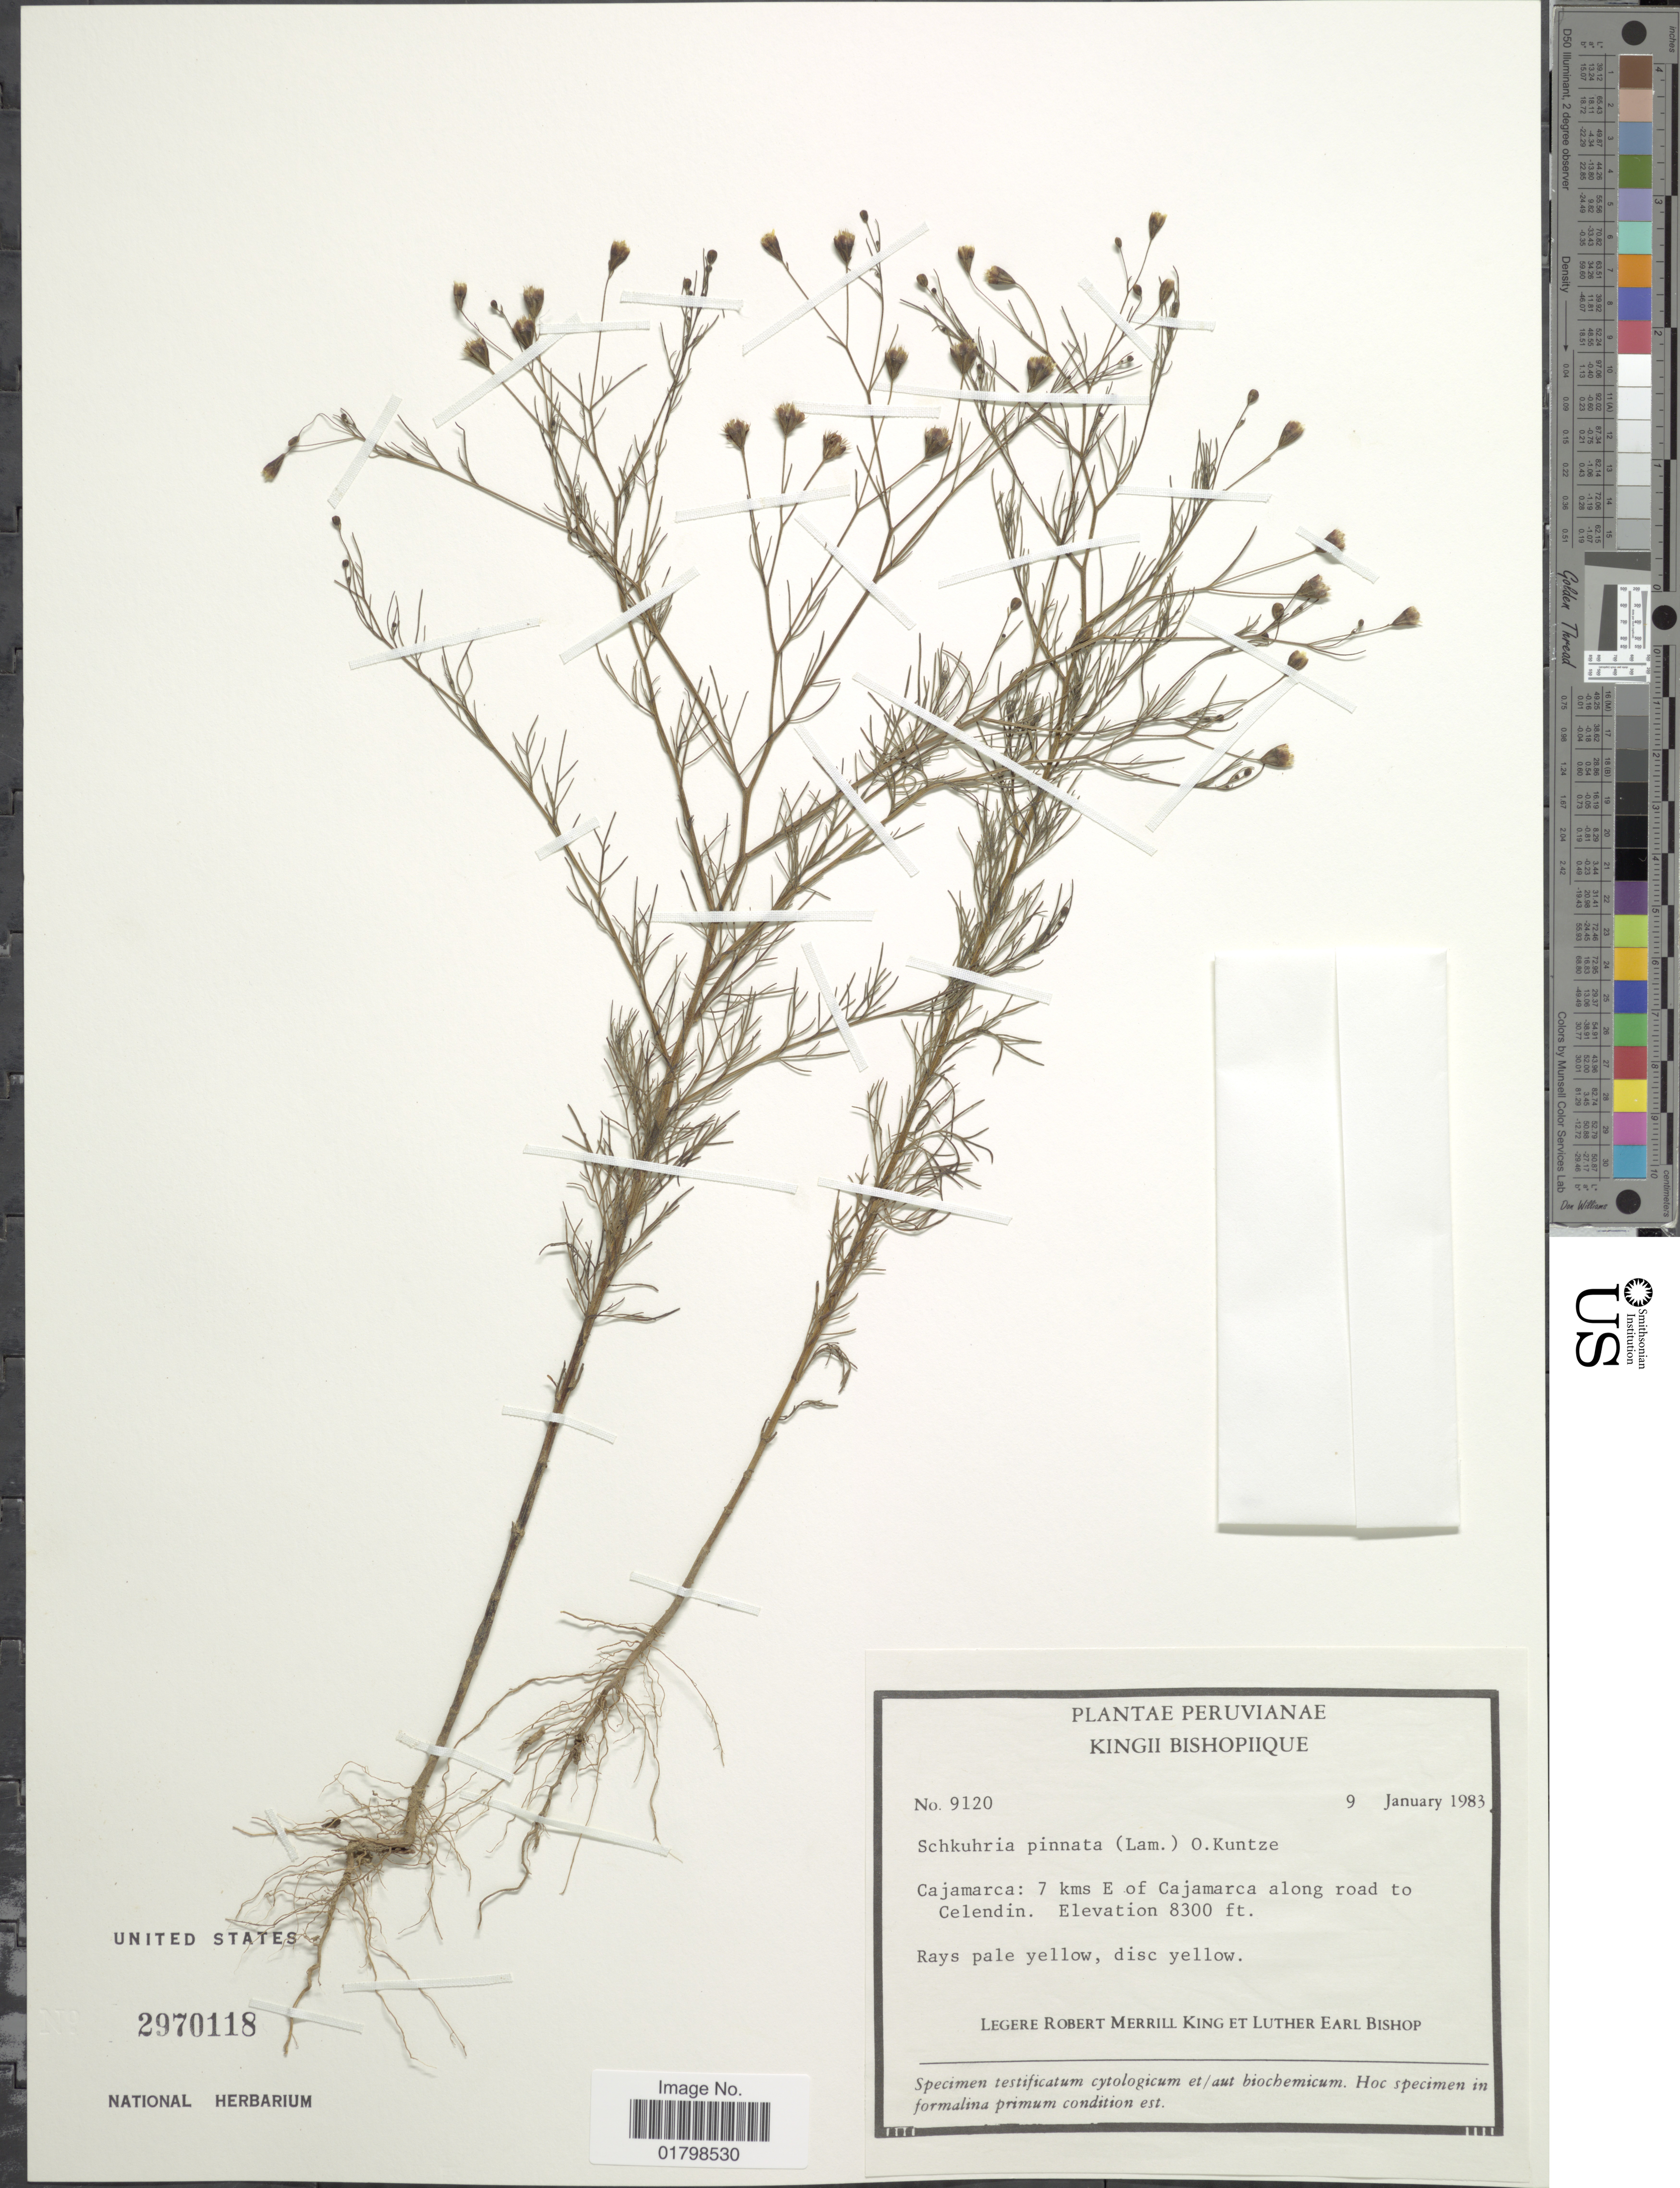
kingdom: Plantae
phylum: Tracheophyta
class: Magnoliopsida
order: Asterales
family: Asteraceae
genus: Schkuhria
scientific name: Schkuhria pinnata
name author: (Lam.) Kuntze ex Thell.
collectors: R. M. King & L. E. Bishop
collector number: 9120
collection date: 1983-01-09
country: Peru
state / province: Cajamarca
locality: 7 kms E of Cajamarca along road to Celendin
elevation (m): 2530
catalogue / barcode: US 2970118